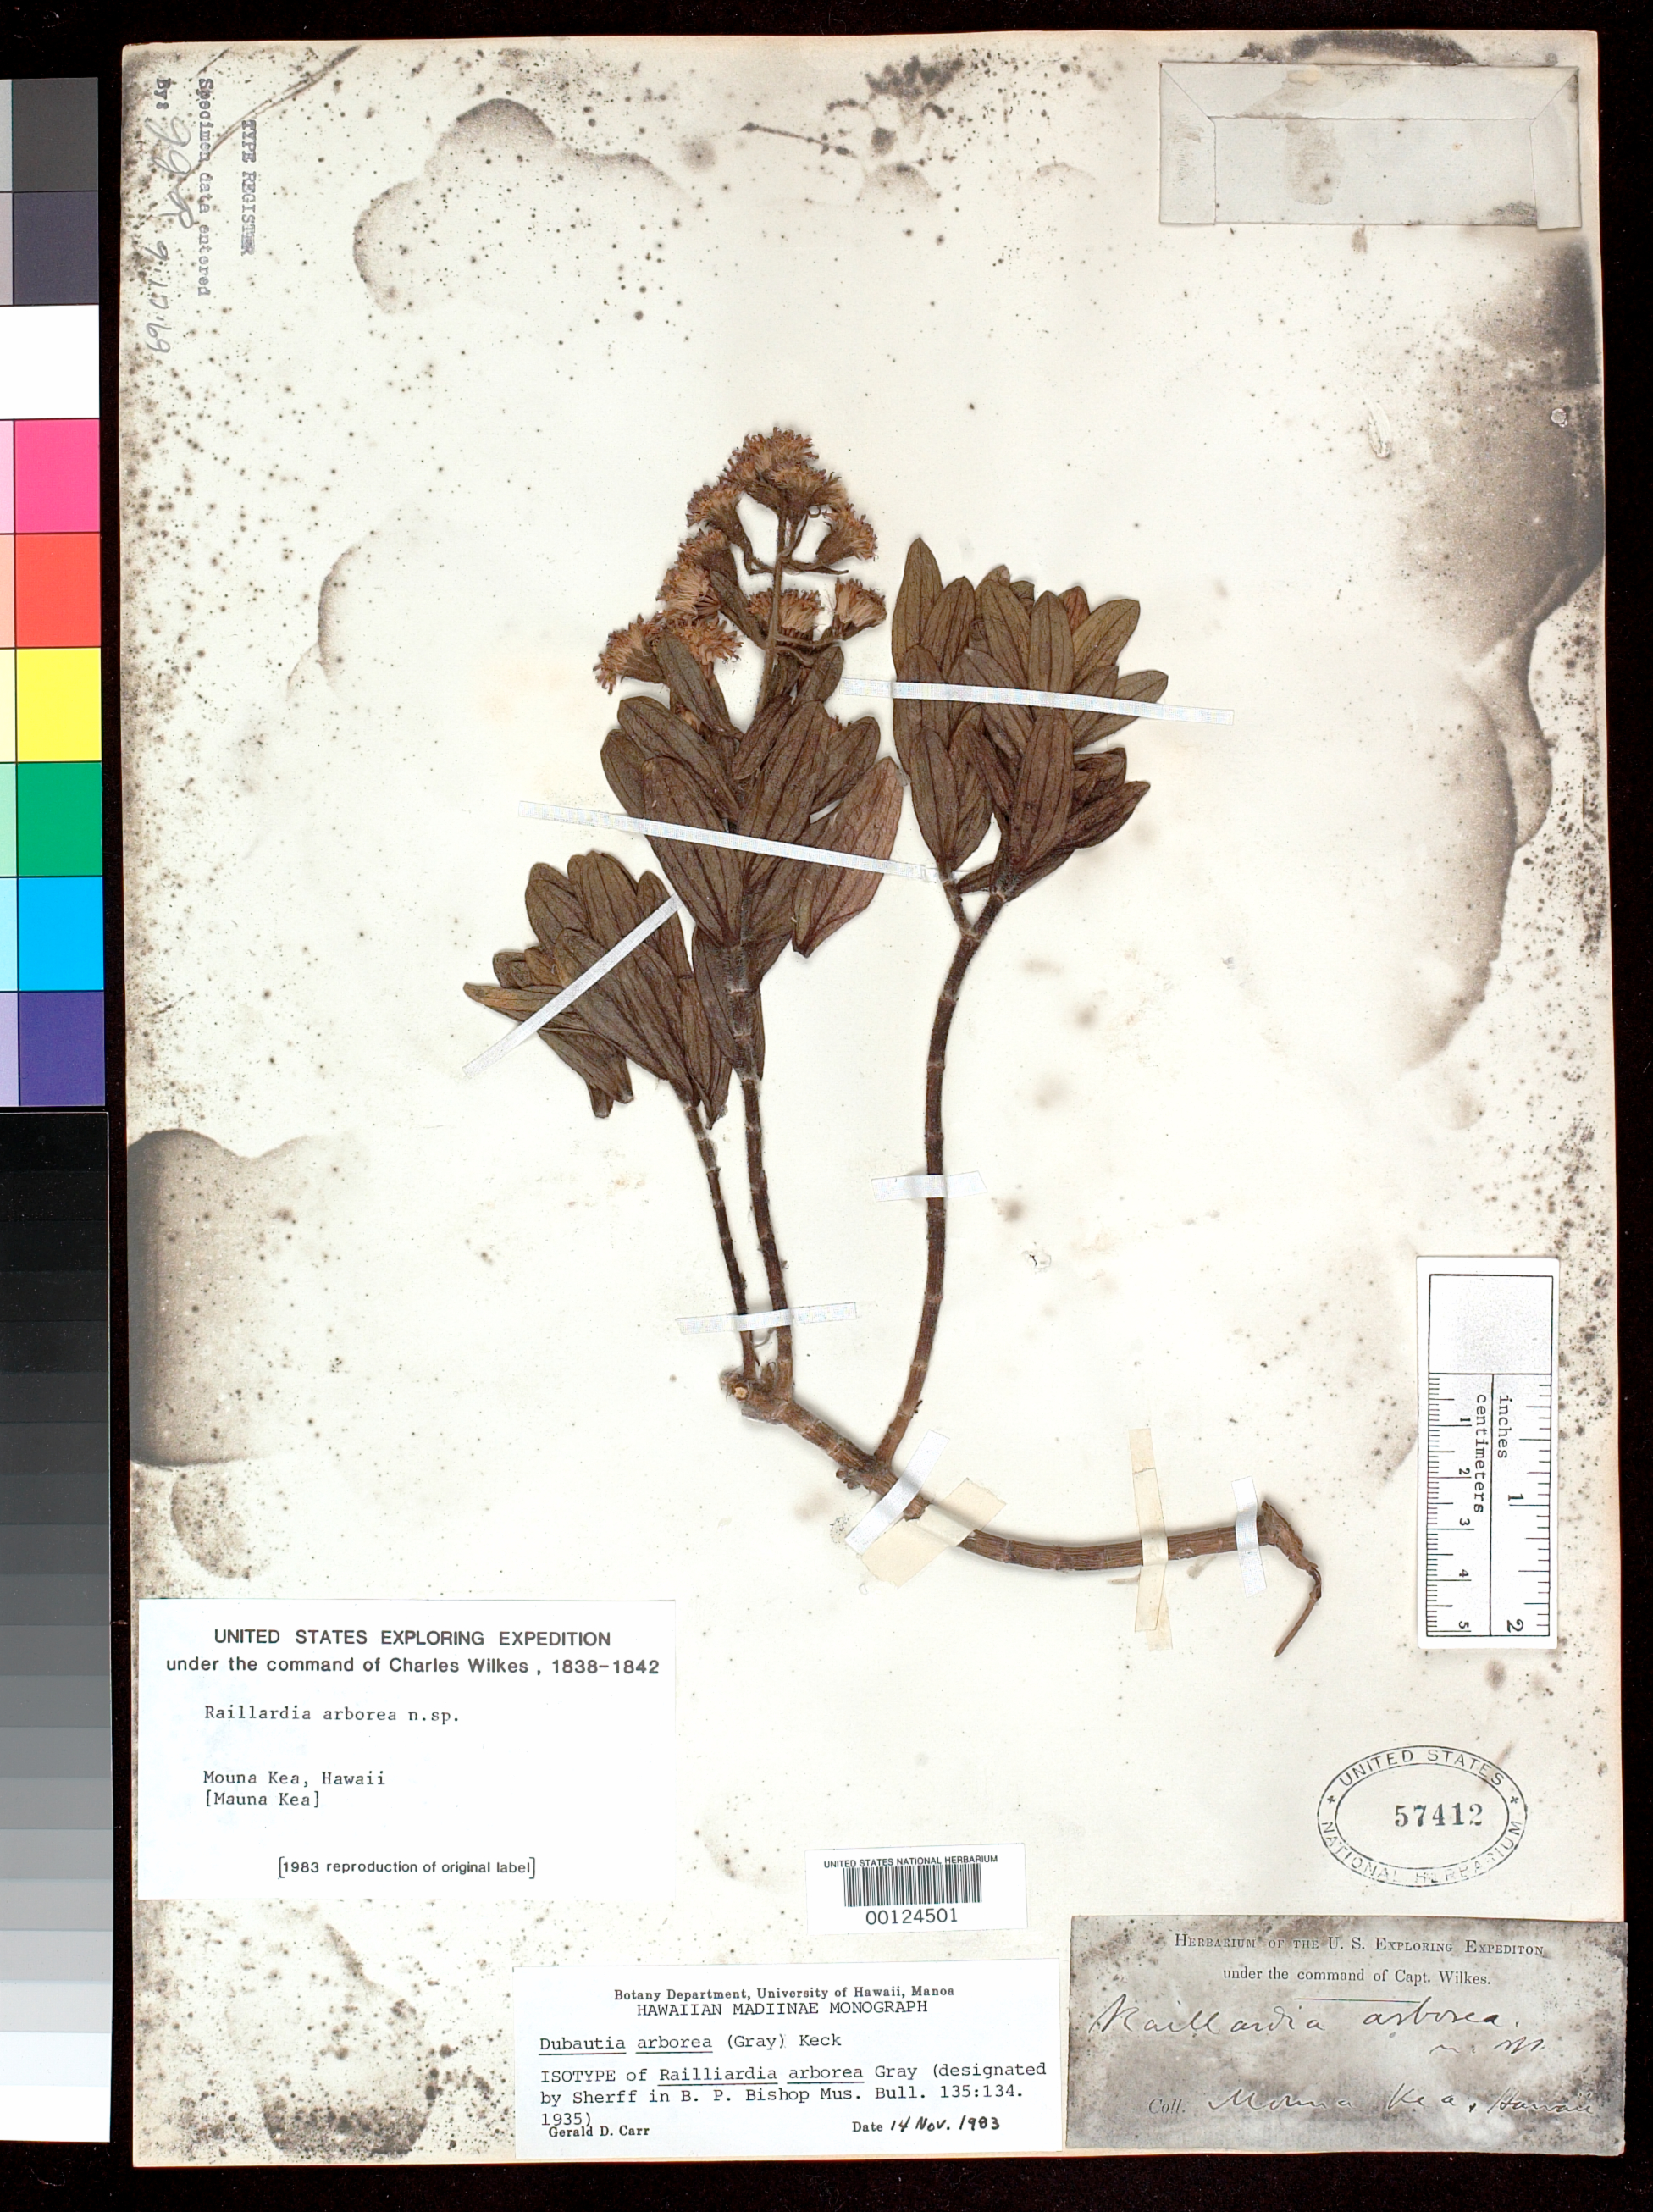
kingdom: Plantae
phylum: Tracheophyta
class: Magnoliopsida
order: Asterales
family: Asteraceae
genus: Railliardia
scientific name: Railliardia arborea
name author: A. Gray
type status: Isotype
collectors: Wilkes Explor. Exped.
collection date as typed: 1838 to -- --- 1842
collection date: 1838/1842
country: United States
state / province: Hawaii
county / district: Hawaii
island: Hawaii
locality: Mauna Kea.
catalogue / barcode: US 57412